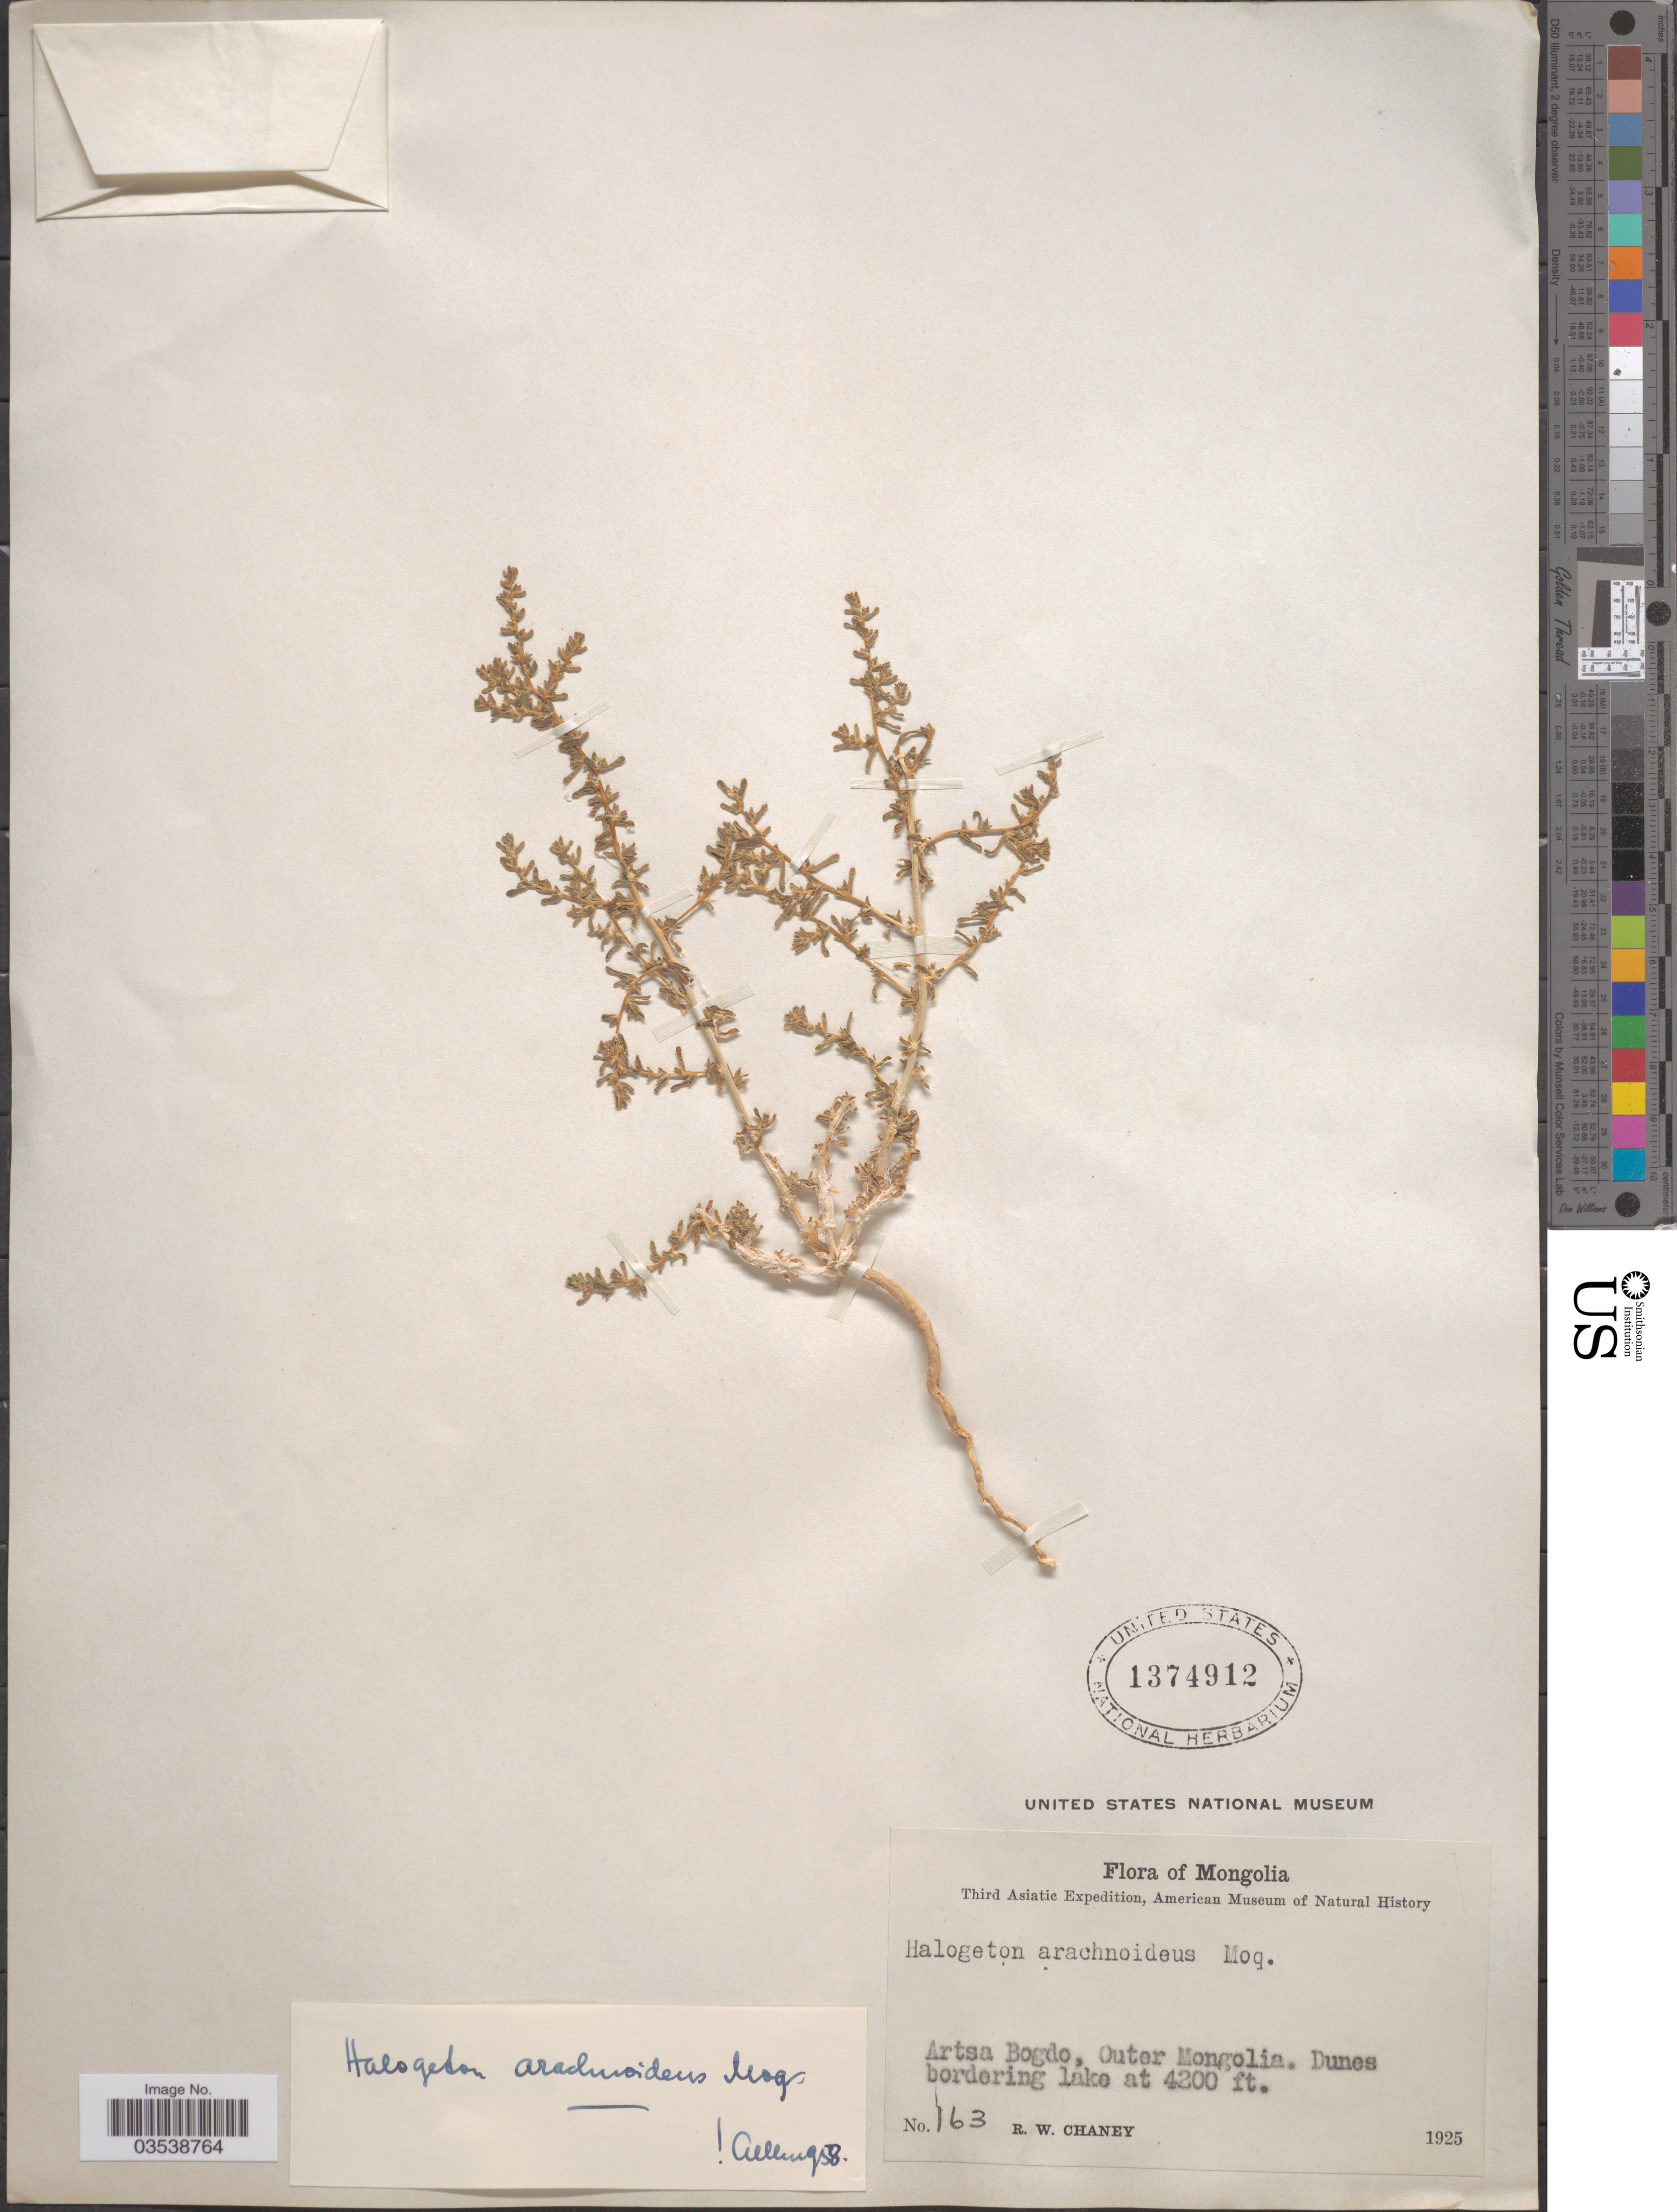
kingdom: Plantae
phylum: Tracheophyta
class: Magnoliopsida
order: Caryophyllales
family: Amaranthaceae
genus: Halogeton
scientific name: Halogeton arachnoideus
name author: (Bunge) Moq.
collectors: R. Chaney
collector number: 163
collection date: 1925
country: Mongolia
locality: Artsa Bogdo, Outer Mongolia.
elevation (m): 1280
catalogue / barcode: US 1374912